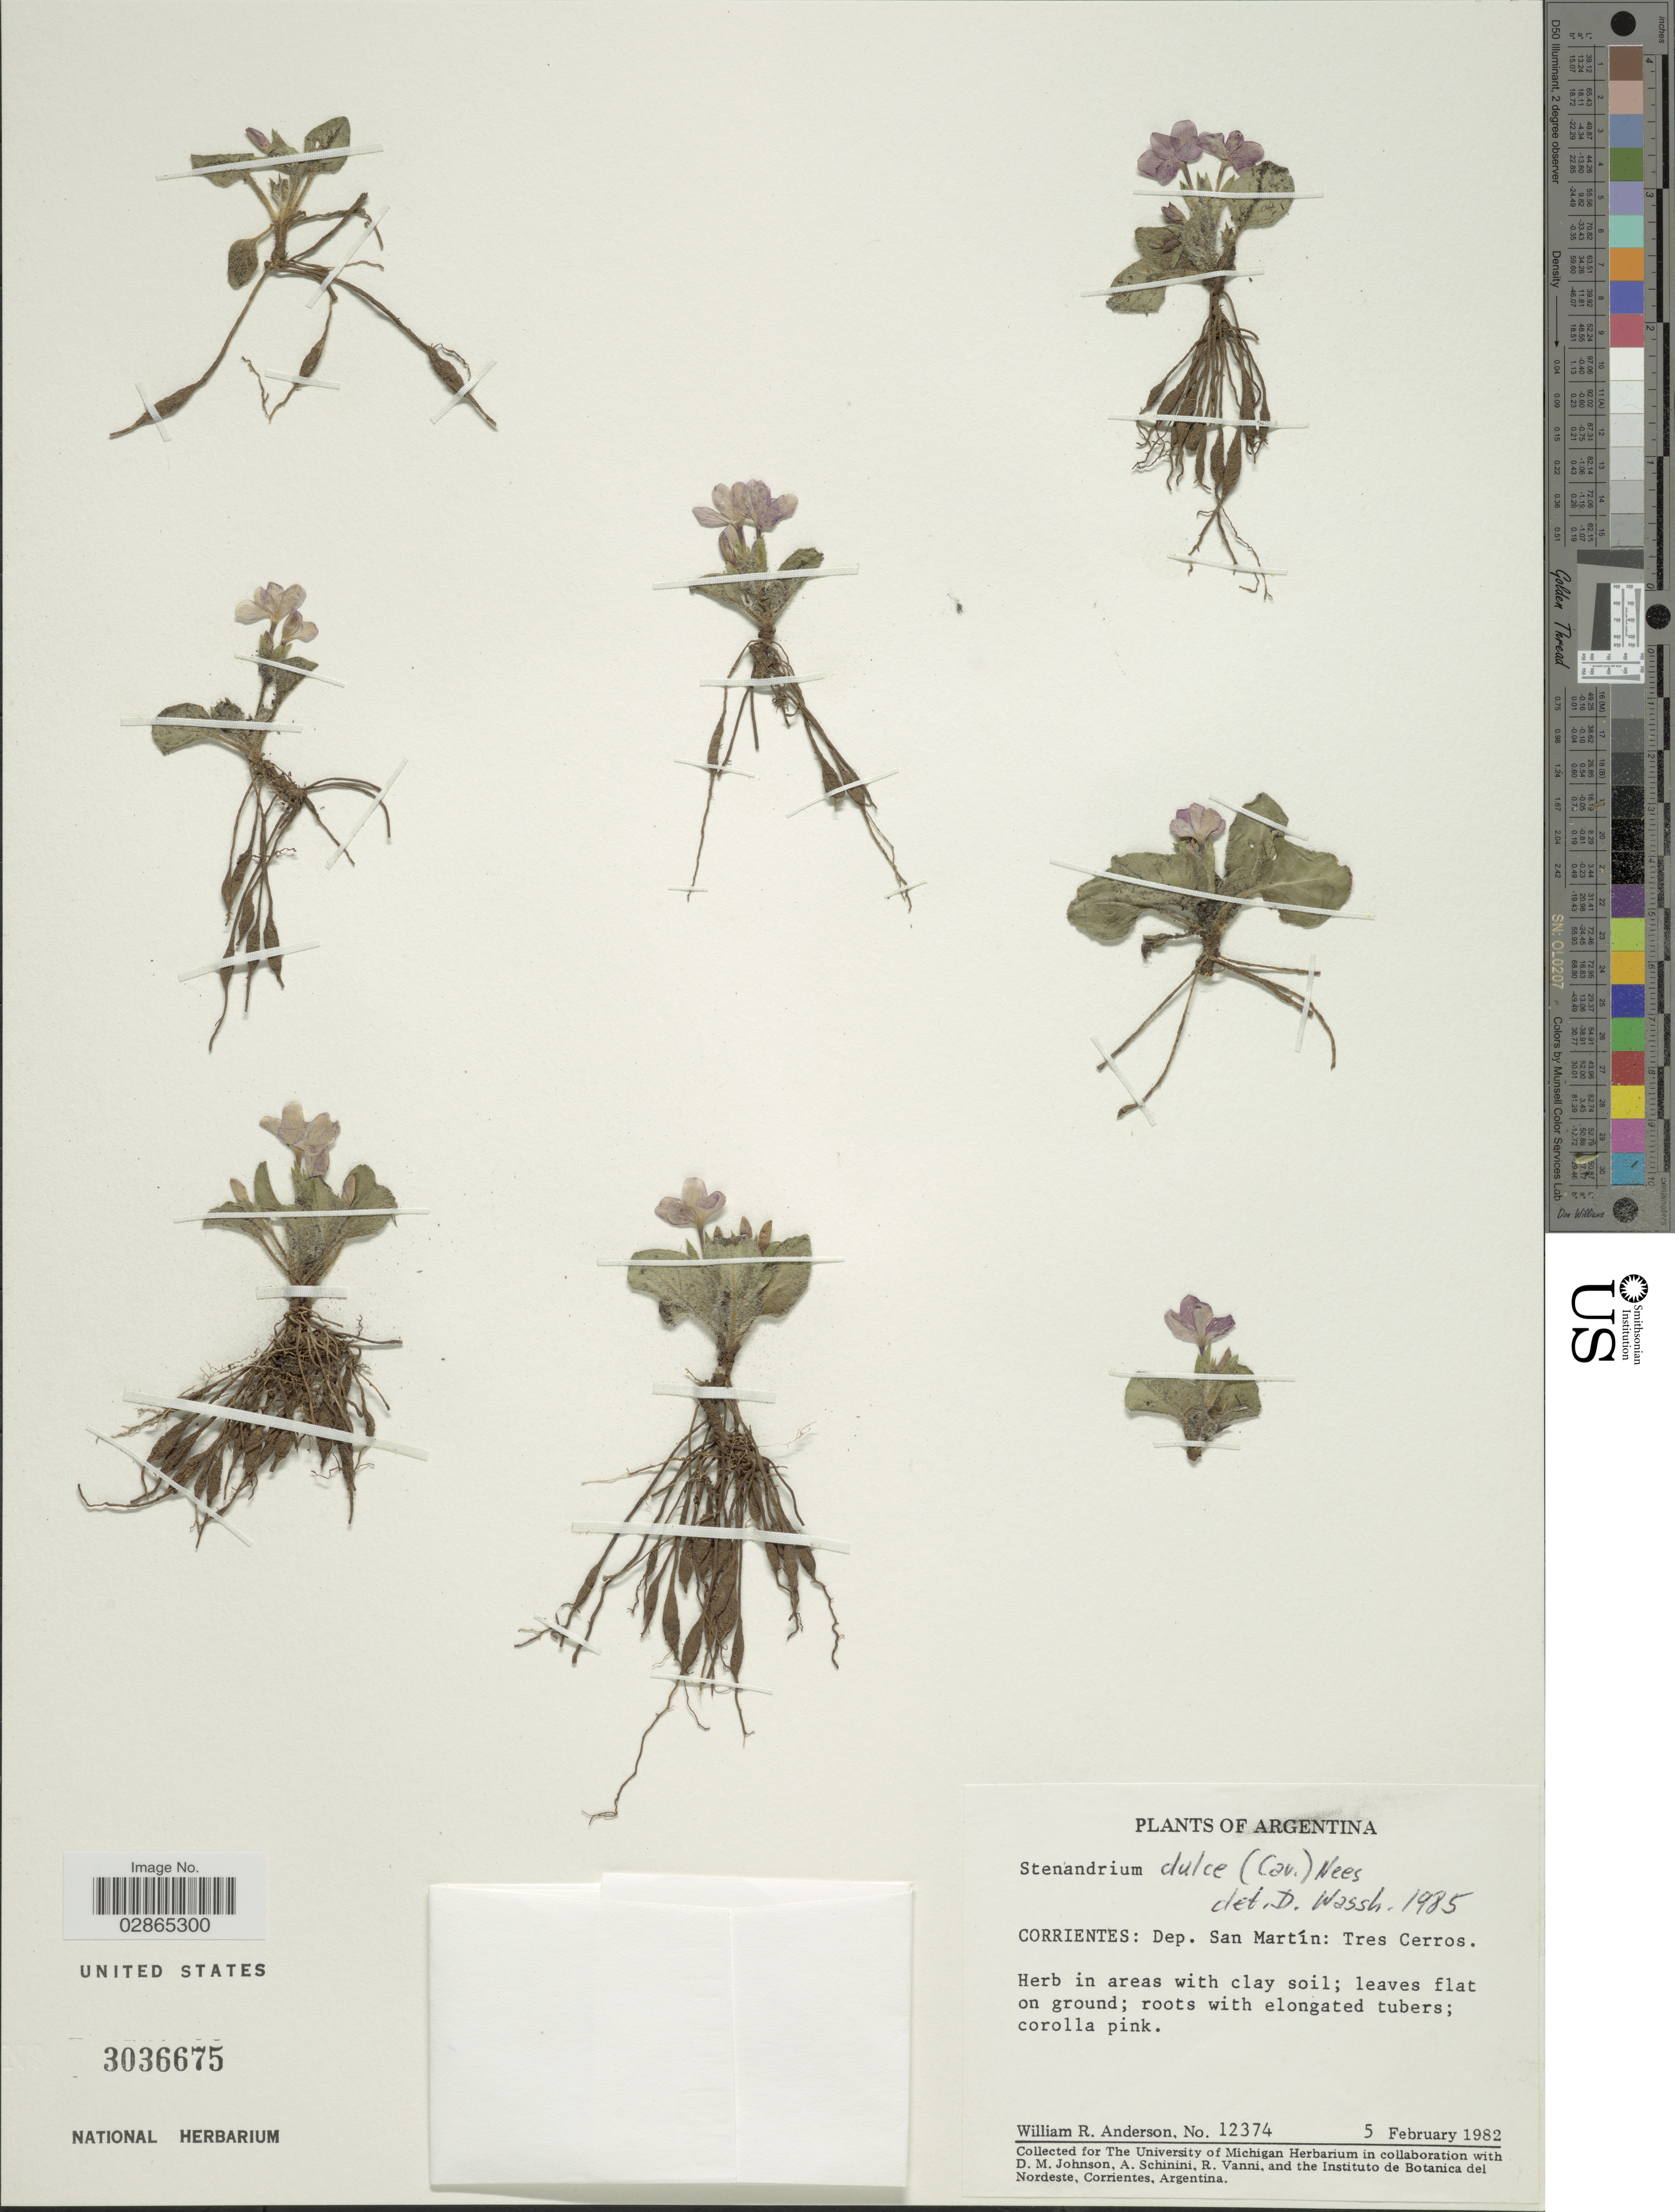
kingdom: Plantae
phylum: Tracheophyta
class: Magnoliopsida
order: Lamiales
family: Acanthaceae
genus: Stenandrium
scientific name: Stenandrium dulce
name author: (Cav.) Nees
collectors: W. R. Anderson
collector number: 12374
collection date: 1982-02-05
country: Argentina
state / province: Corrientes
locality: Dep. San Martín: Tres Cerros.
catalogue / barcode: US 3036675